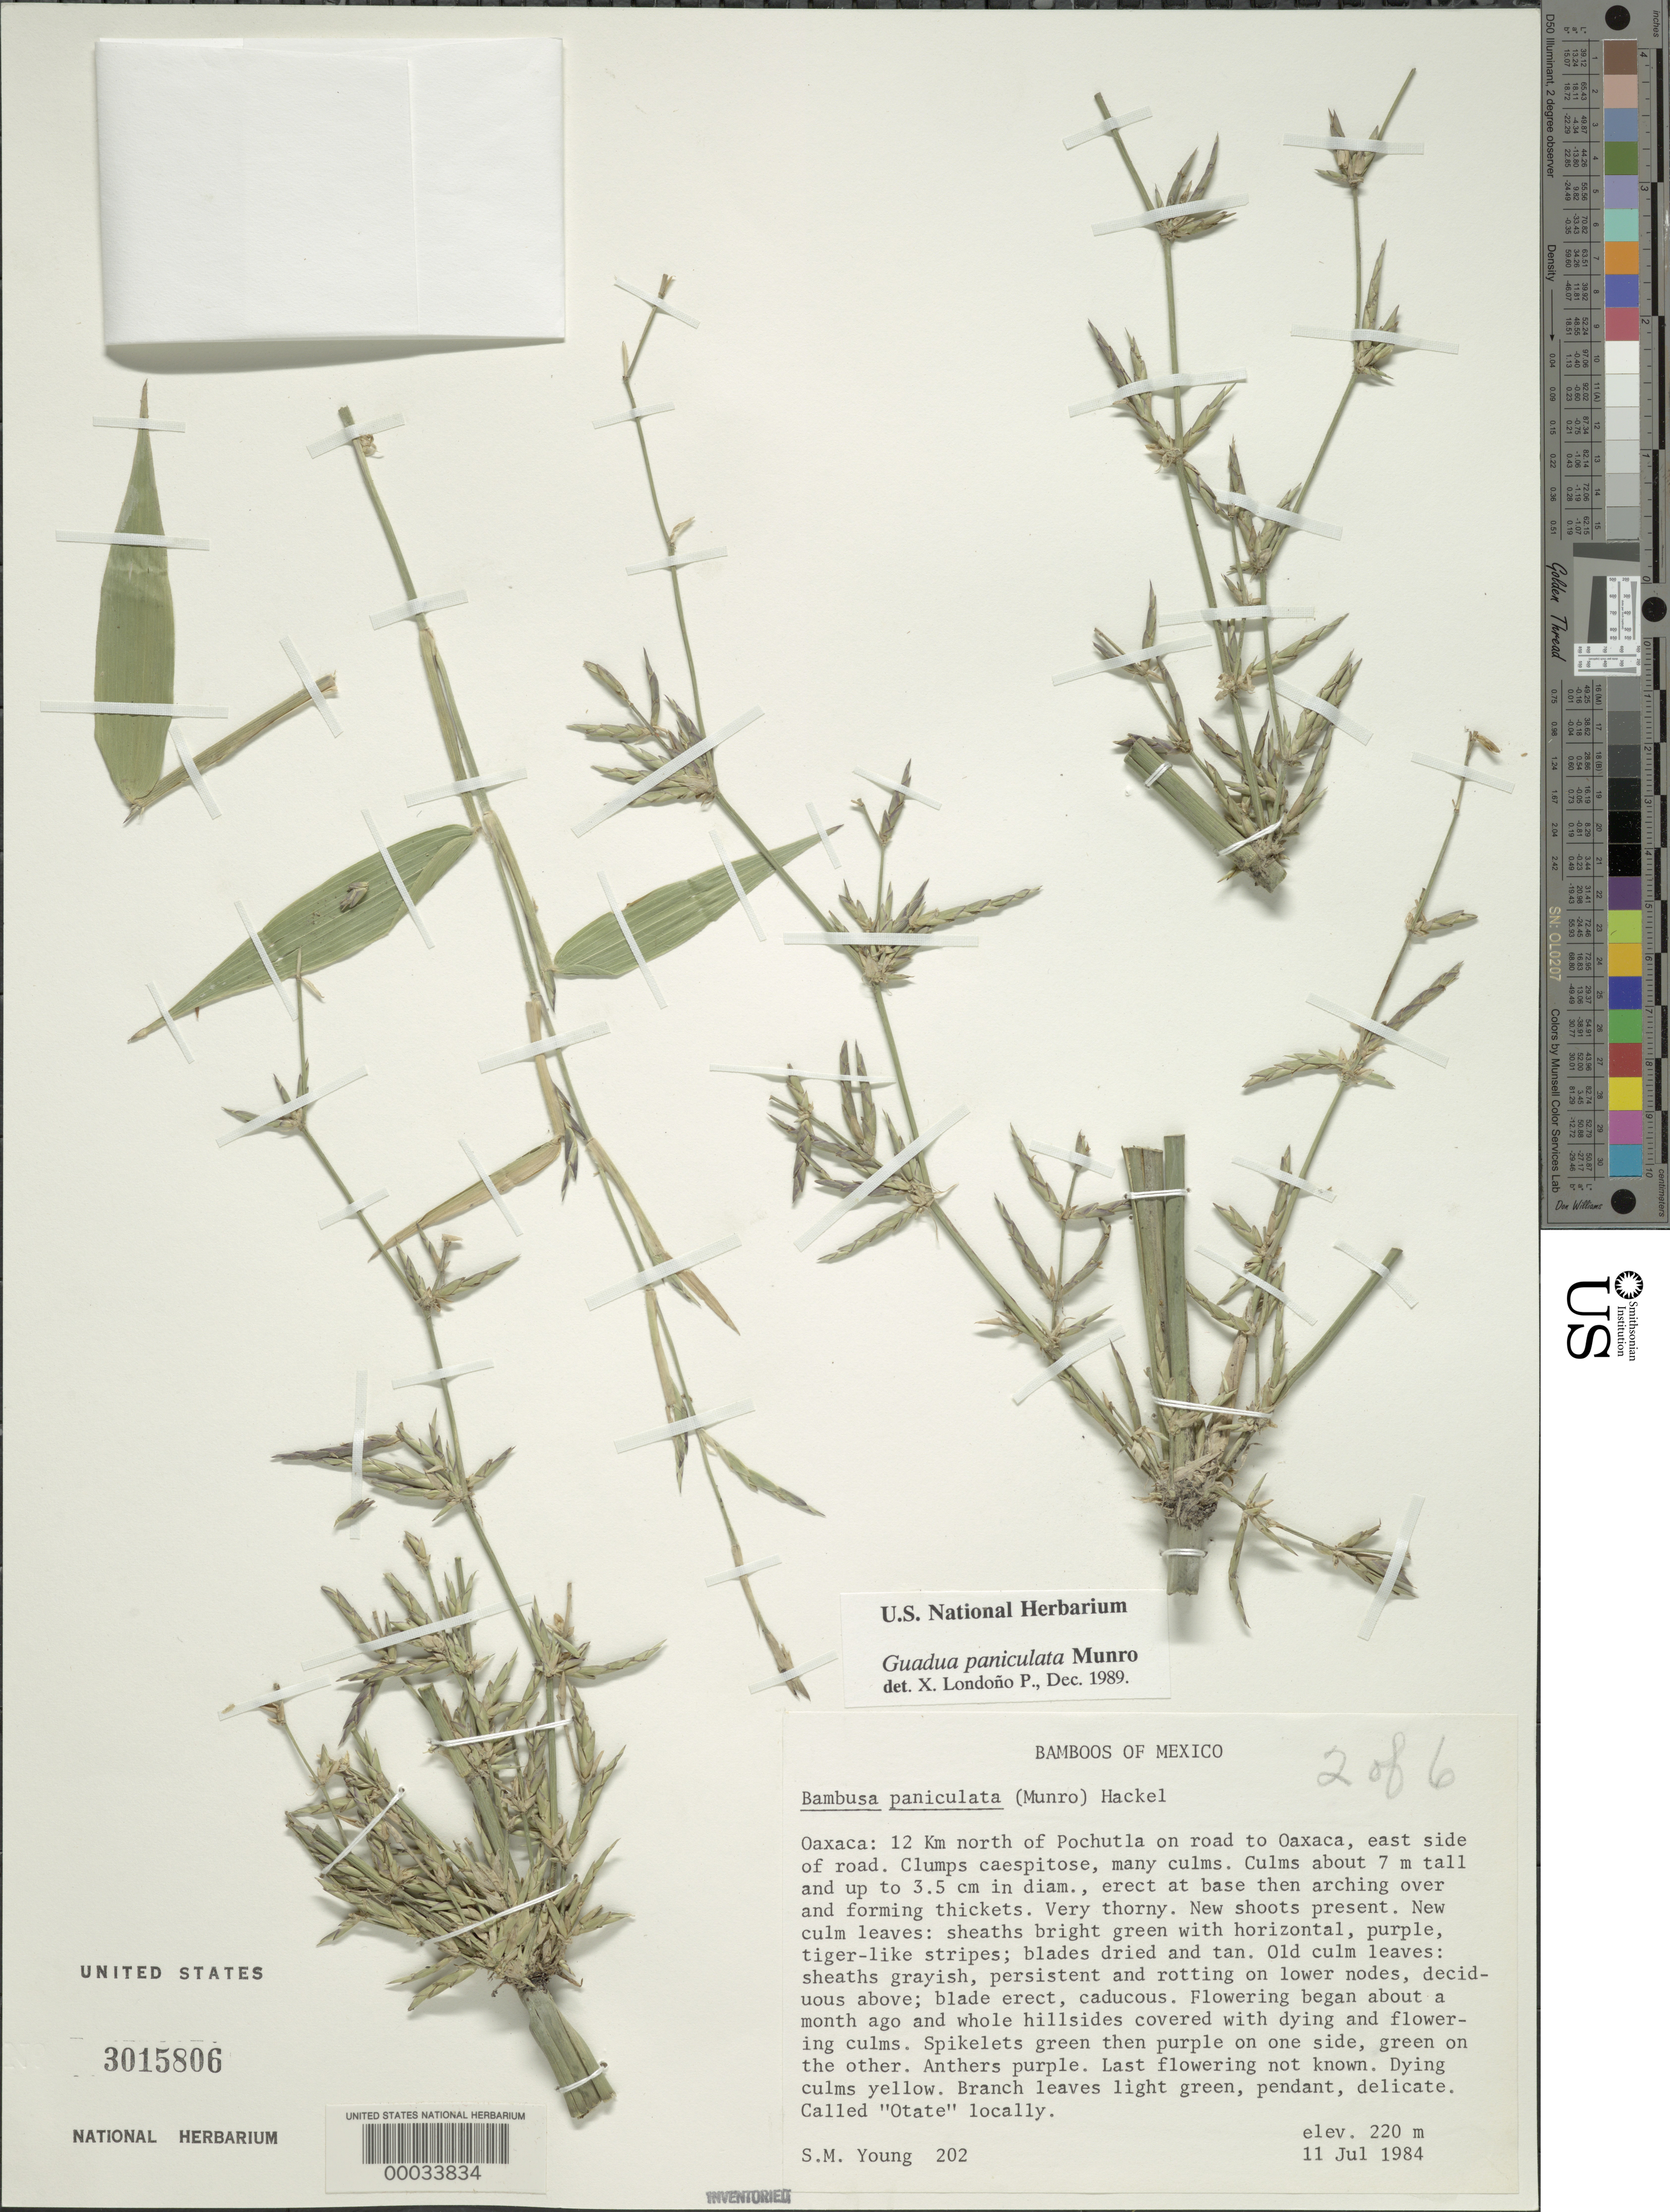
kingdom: Plantae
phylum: Tracheophyta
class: Liliopsida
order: Poales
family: Poaceae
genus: Guadua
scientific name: Guadua refracta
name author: Munro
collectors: S. Young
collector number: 202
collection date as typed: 11 Jul 1984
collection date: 1984-07-11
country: Mexico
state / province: Oaxaca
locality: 12 km N of Pochutla on road to Oaxaca, E side of road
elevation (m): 220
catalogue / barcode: US 3015806